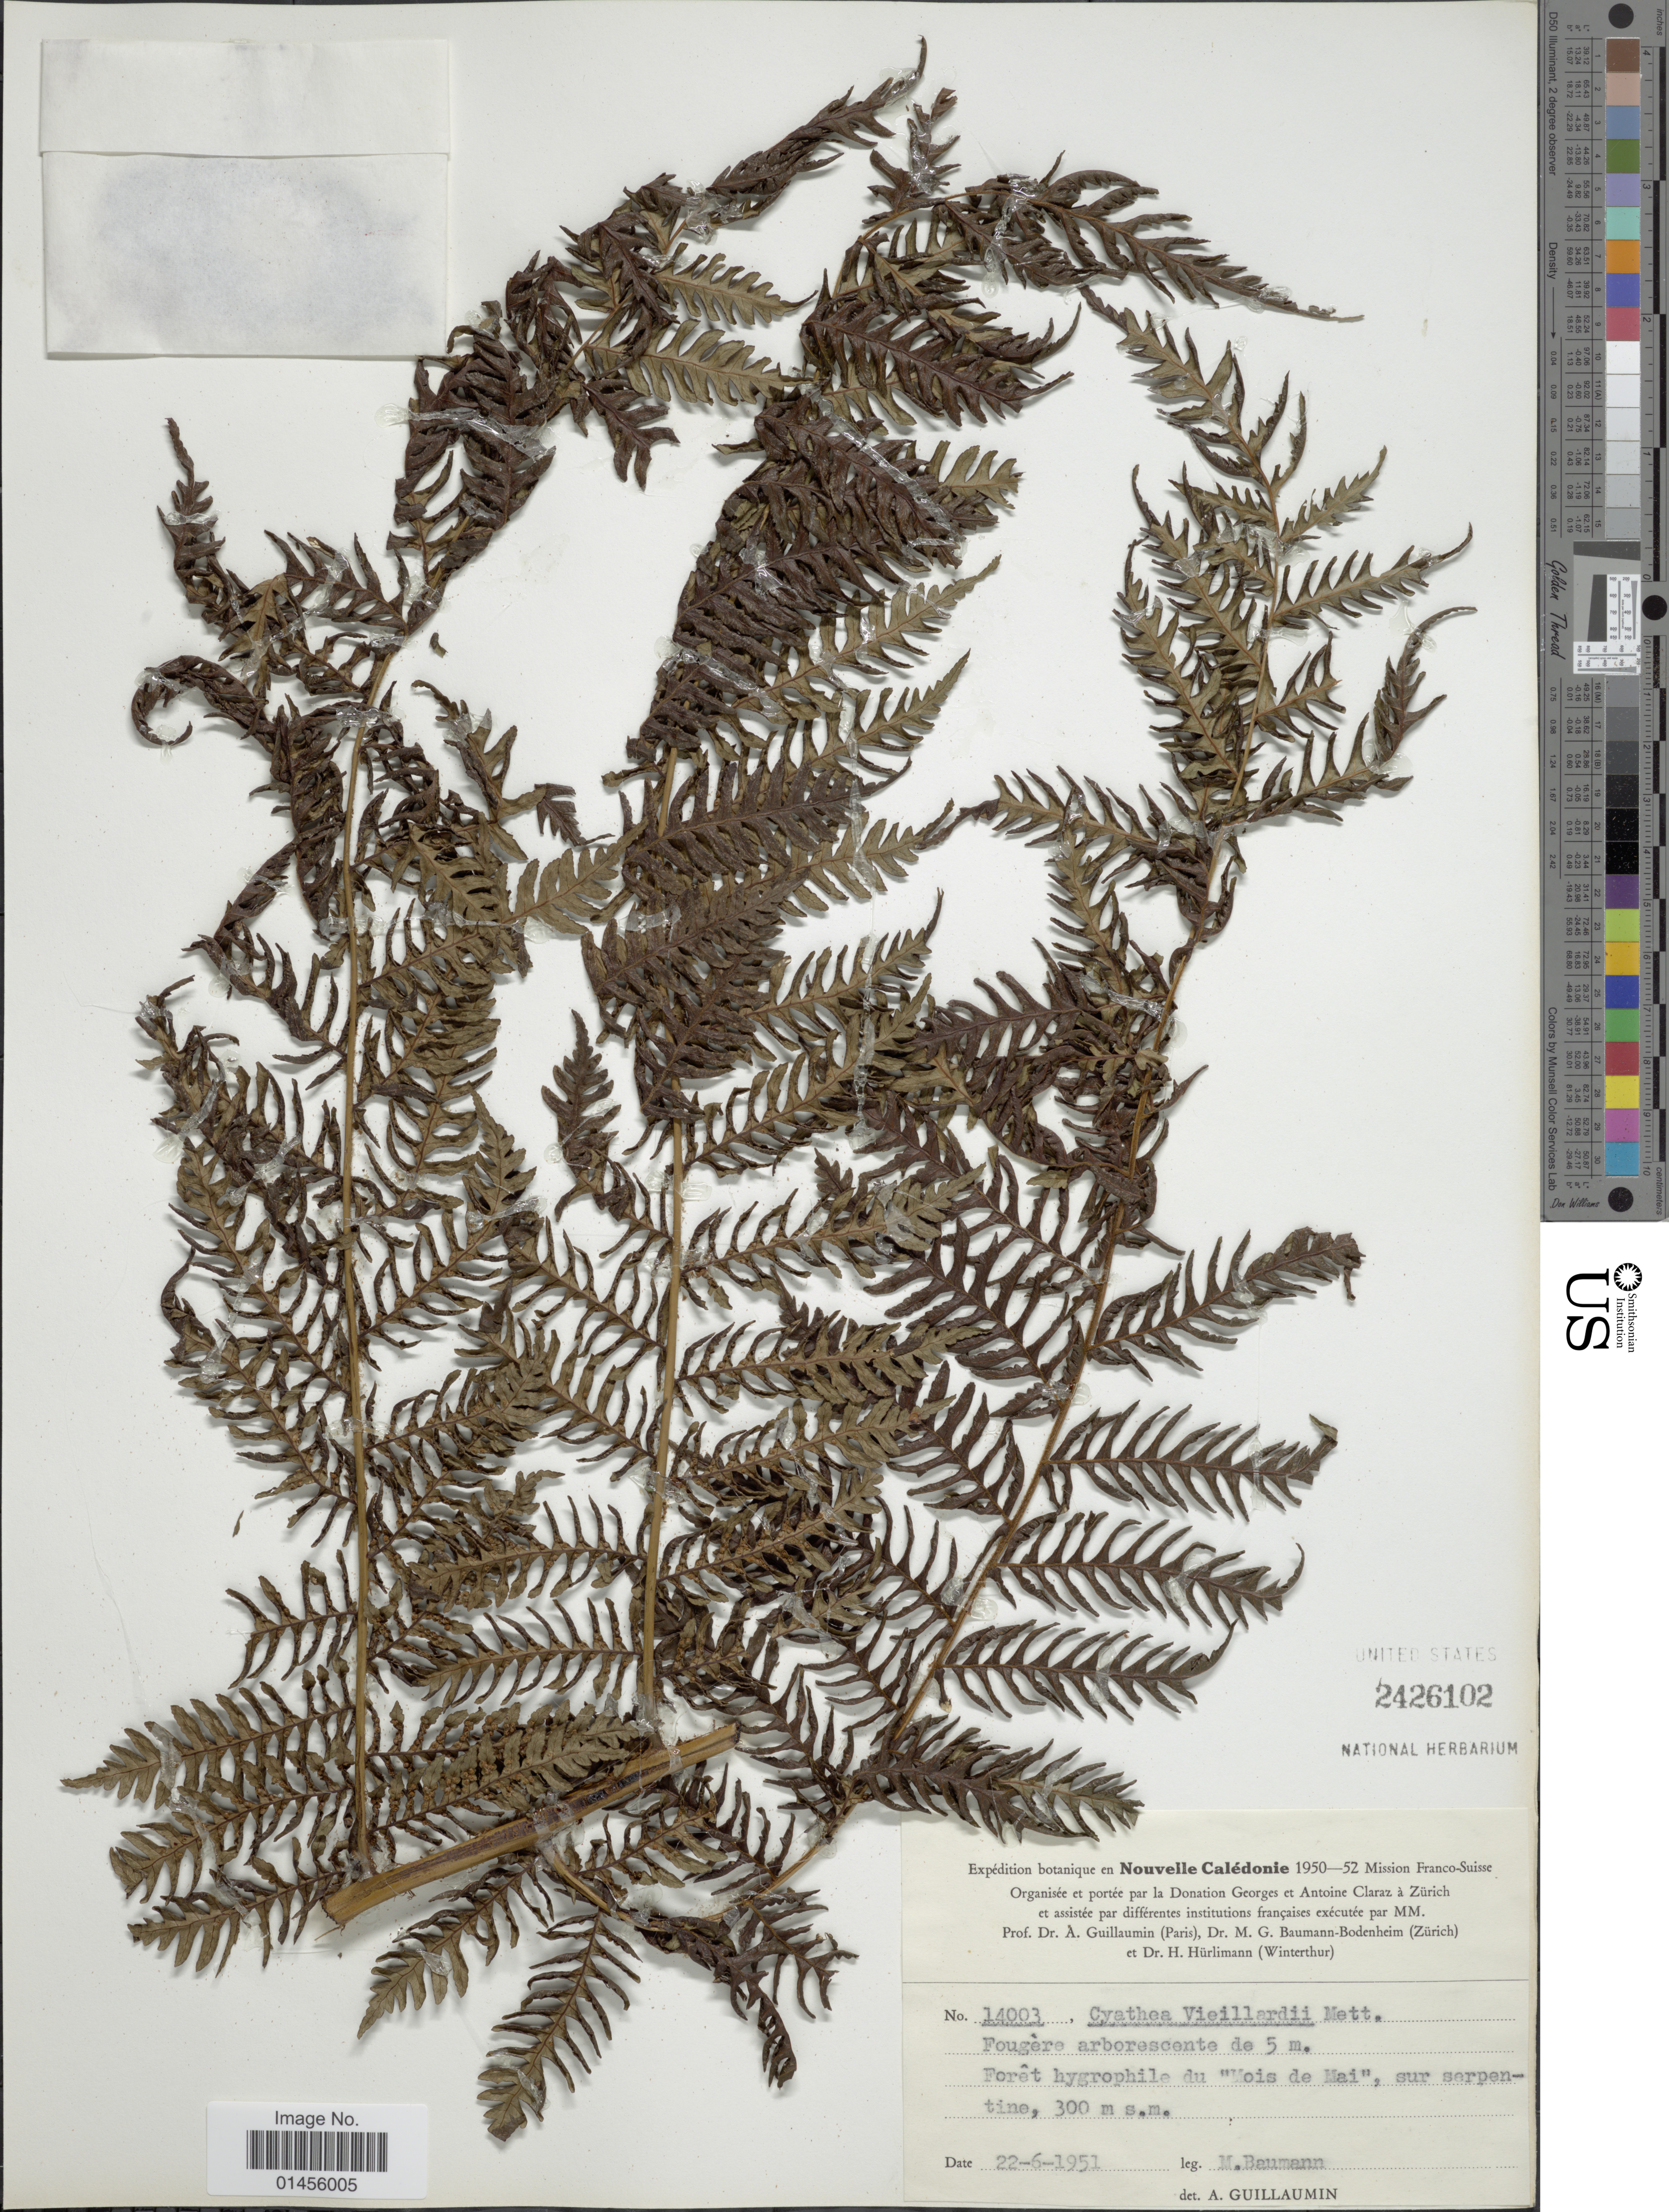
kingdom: Plantae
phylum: Tracheophyta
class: Polypodiopsida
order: Cyatheales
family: Cyatheaceae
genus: Alsophila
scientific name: Alsophila vieilliardii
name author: (Mett.) R.M. Tryon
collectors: M. Baumann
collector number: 14003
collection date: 1951-06-22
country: New Caledonia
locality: Fougere arborescente de 5m. Foret Hyhgrophile du "Mois de Mai", sur surpentine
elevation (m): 300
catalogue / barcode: US 2426102